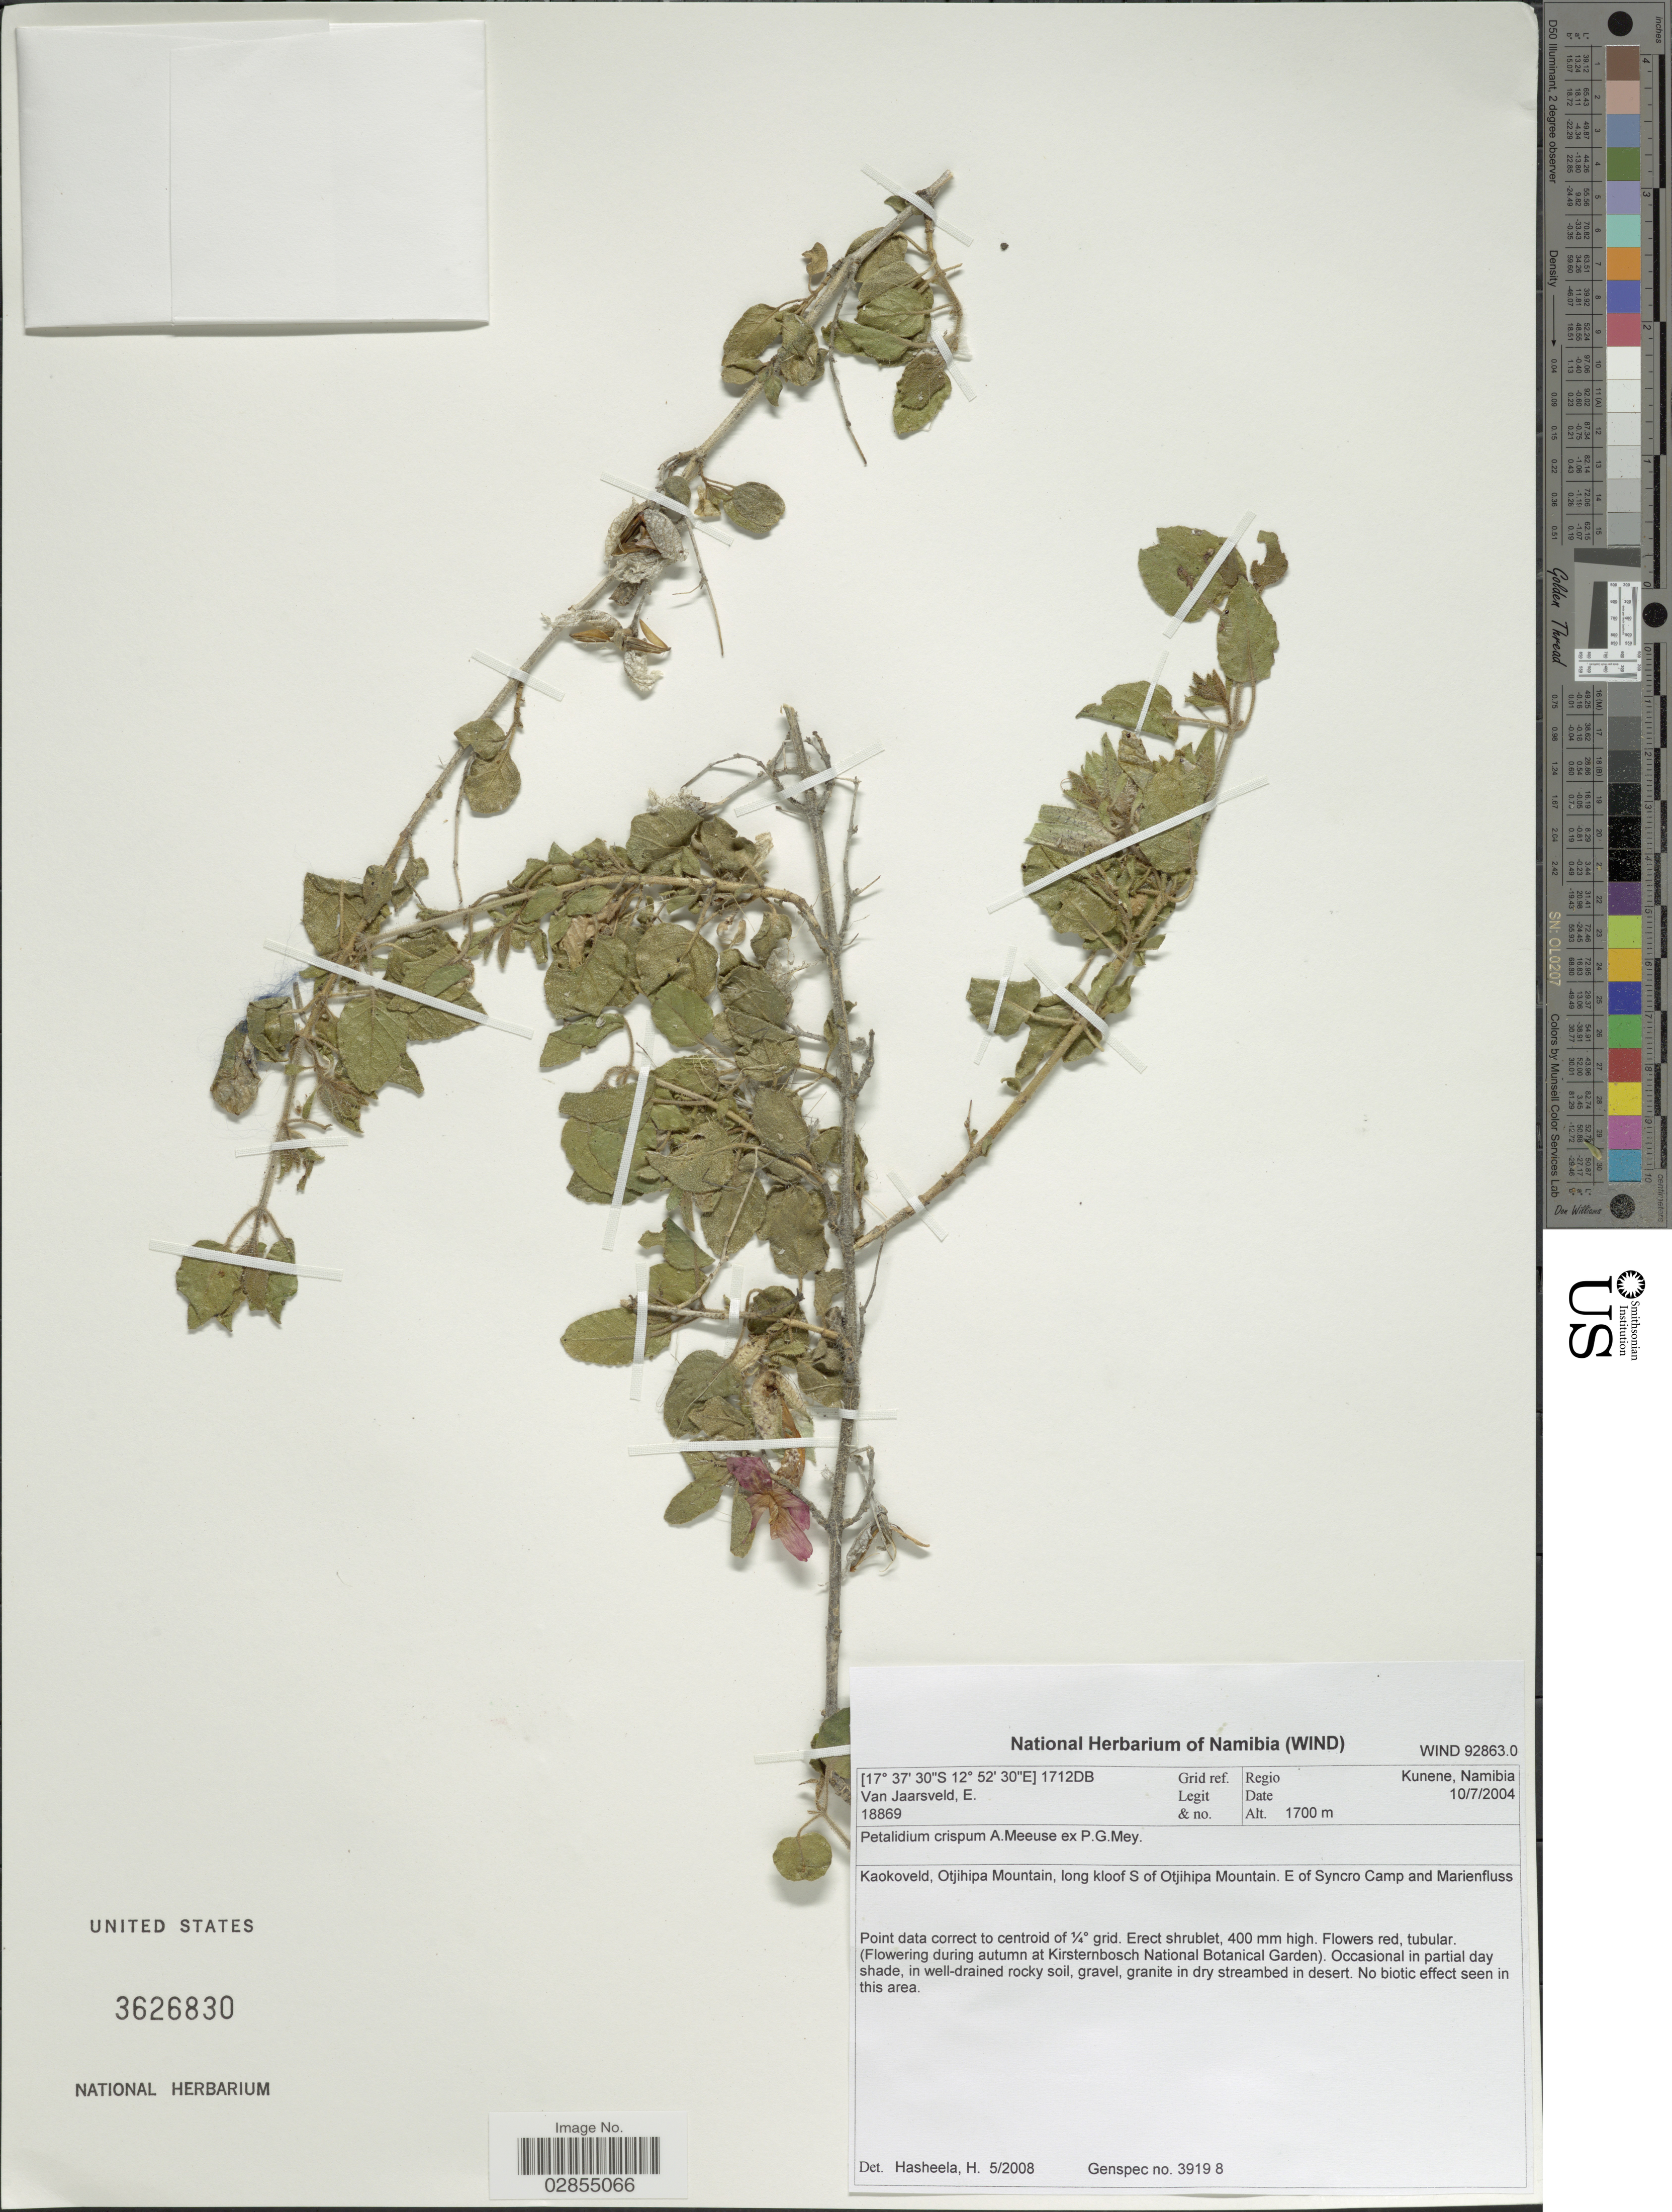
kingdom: Plantae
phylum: Tracheophyta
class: Magnoliopsida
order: Lamiales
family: Acanthaceae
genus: Petalidium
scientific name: Petalidium crispum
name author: A. Meeuse ex P.G. Mey.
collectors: E. van Jaarsveld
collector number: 18869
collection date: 2004-07-10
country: Namibia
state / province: Kunene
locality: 1712DB. Regio Kunene, Kaokoveld, Otjihipa Mountain, long kloof S of Otjihipa Mountain, E of Syncro Camp and Marienfluss.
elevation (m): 1700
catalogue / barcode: US 3626830